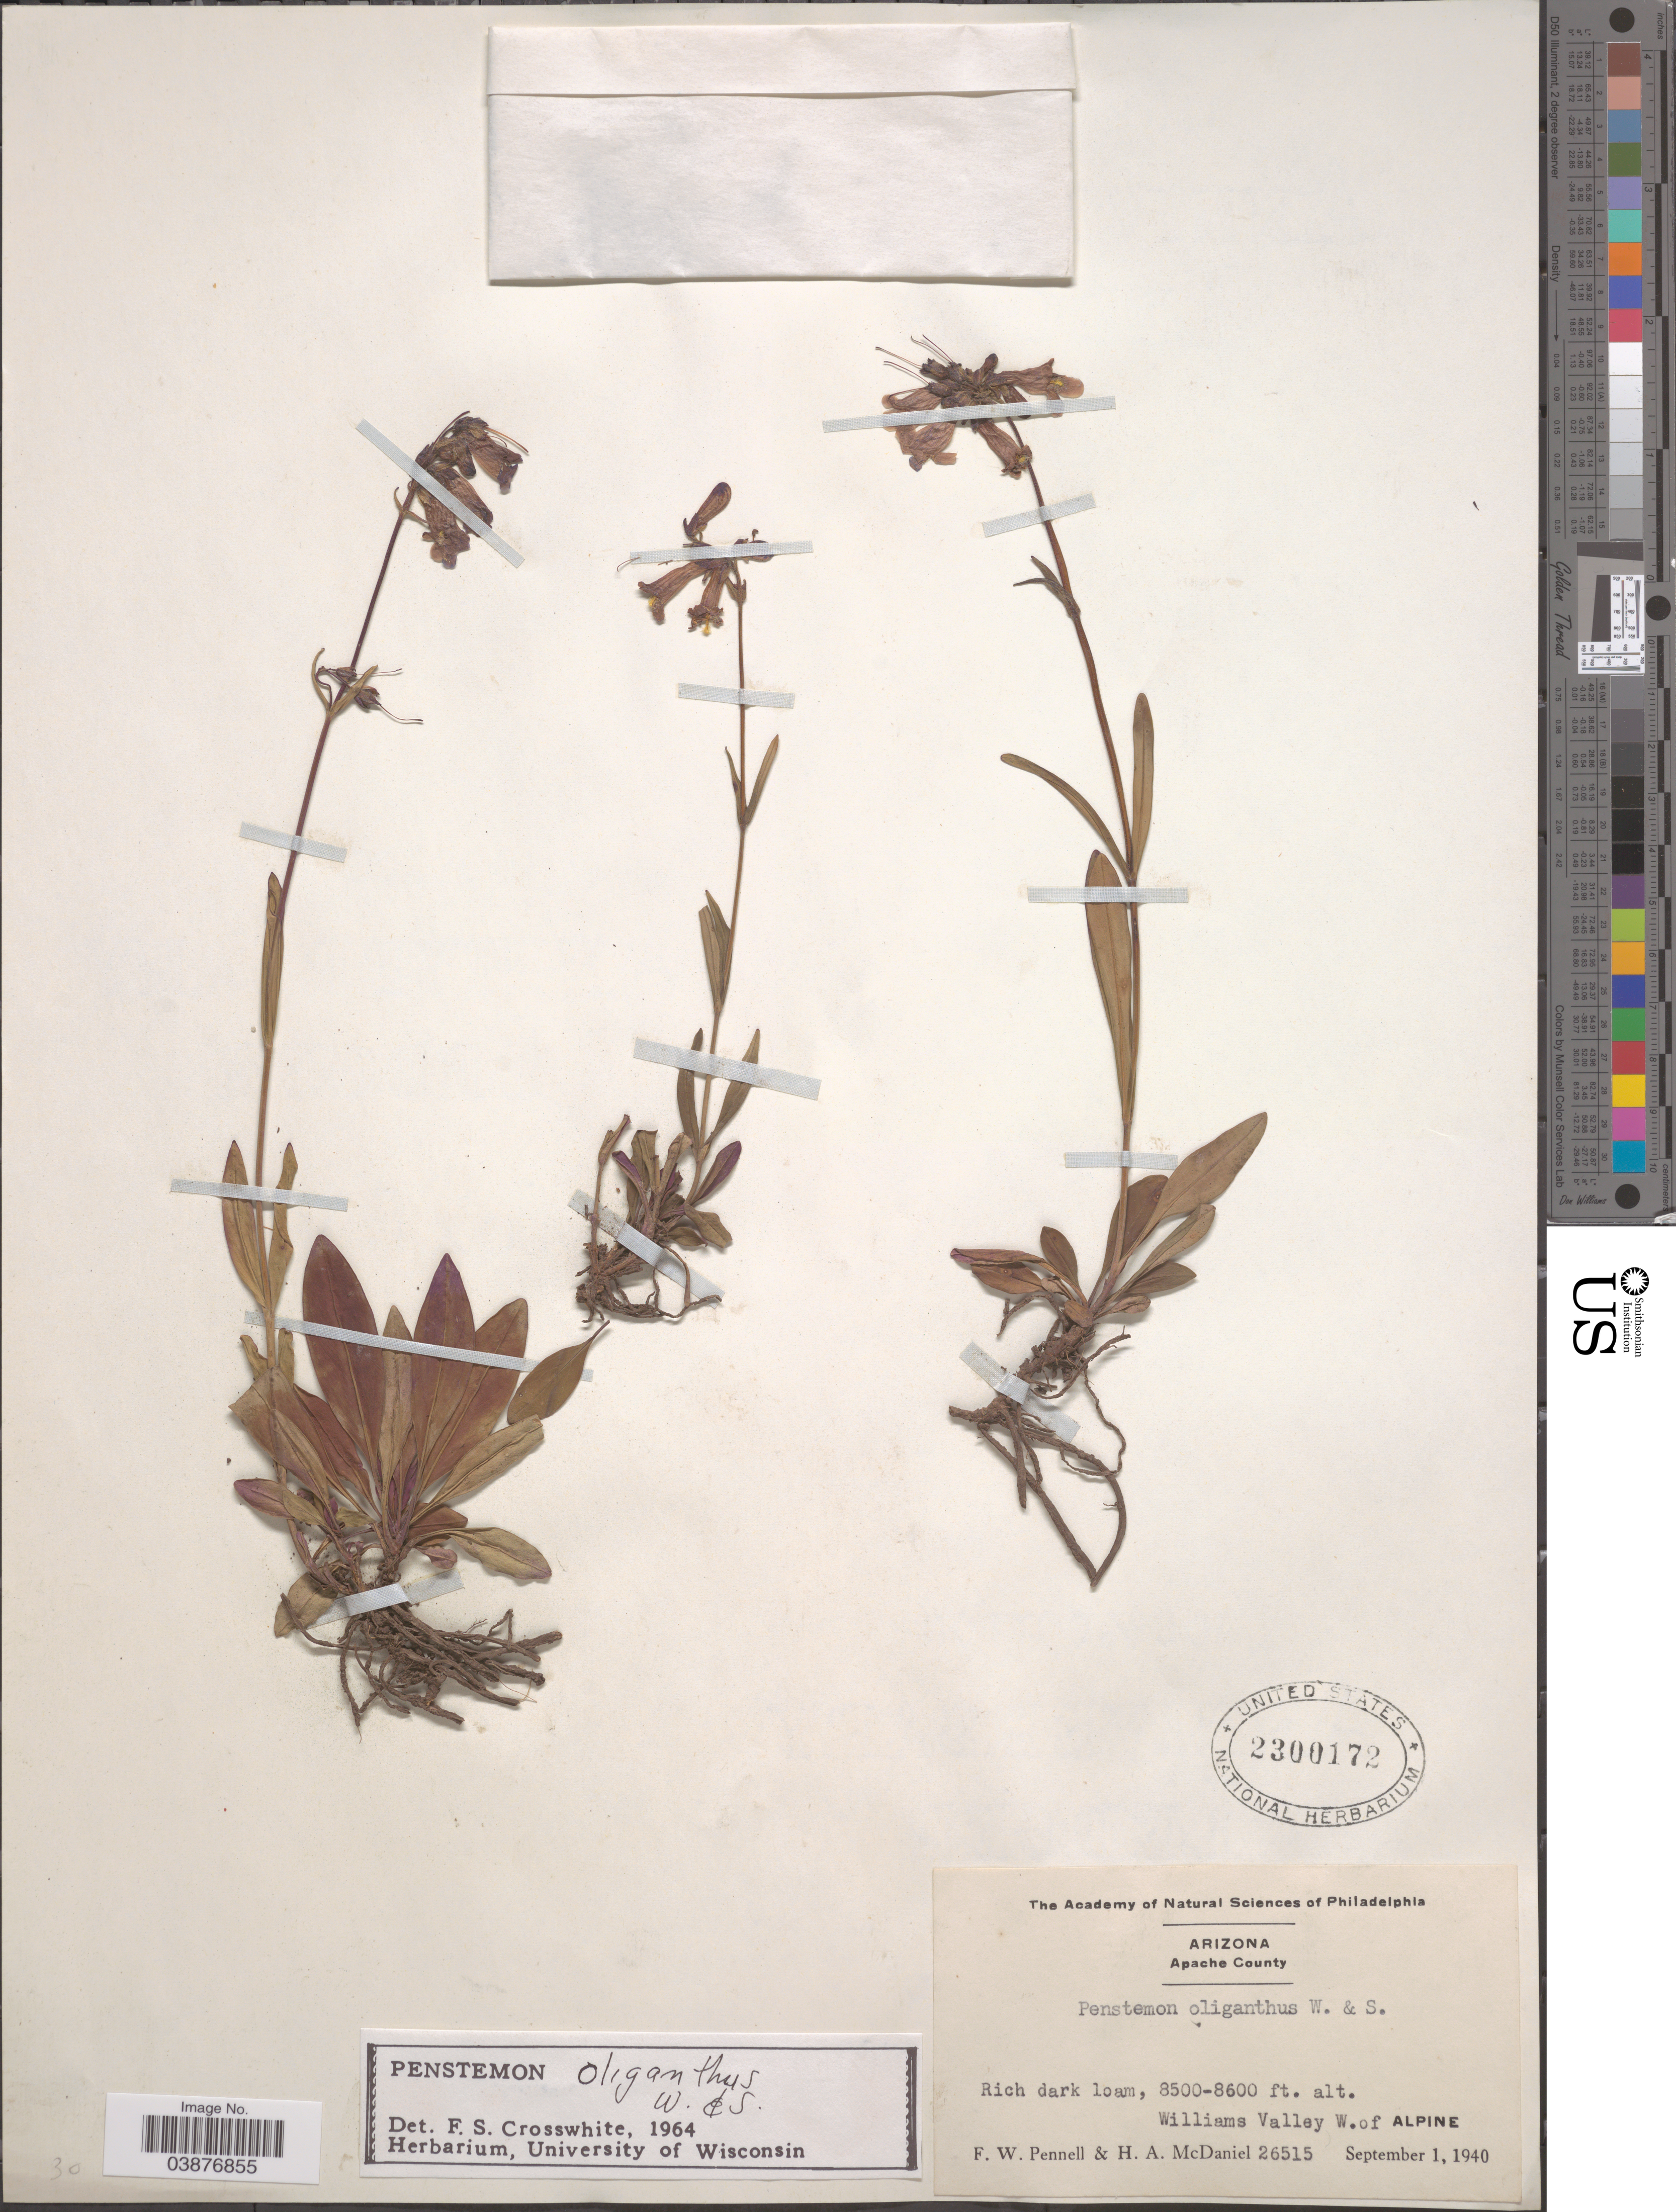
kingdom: Plantae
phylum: Tracheophyta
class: Magnoliopsida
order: Lamiales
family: Plantaginaceae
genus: Penstemon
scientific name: Penstemon oliganthus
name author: Wooton & Standl.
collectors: F. W. Pennell & H. McDaniel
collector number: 26515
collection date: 1940-09-01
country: United States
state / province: Arizona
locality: Apache County. Rich dark loam, Williams Valley W. of Alpine.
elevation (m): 2591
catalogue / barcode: US 2300172